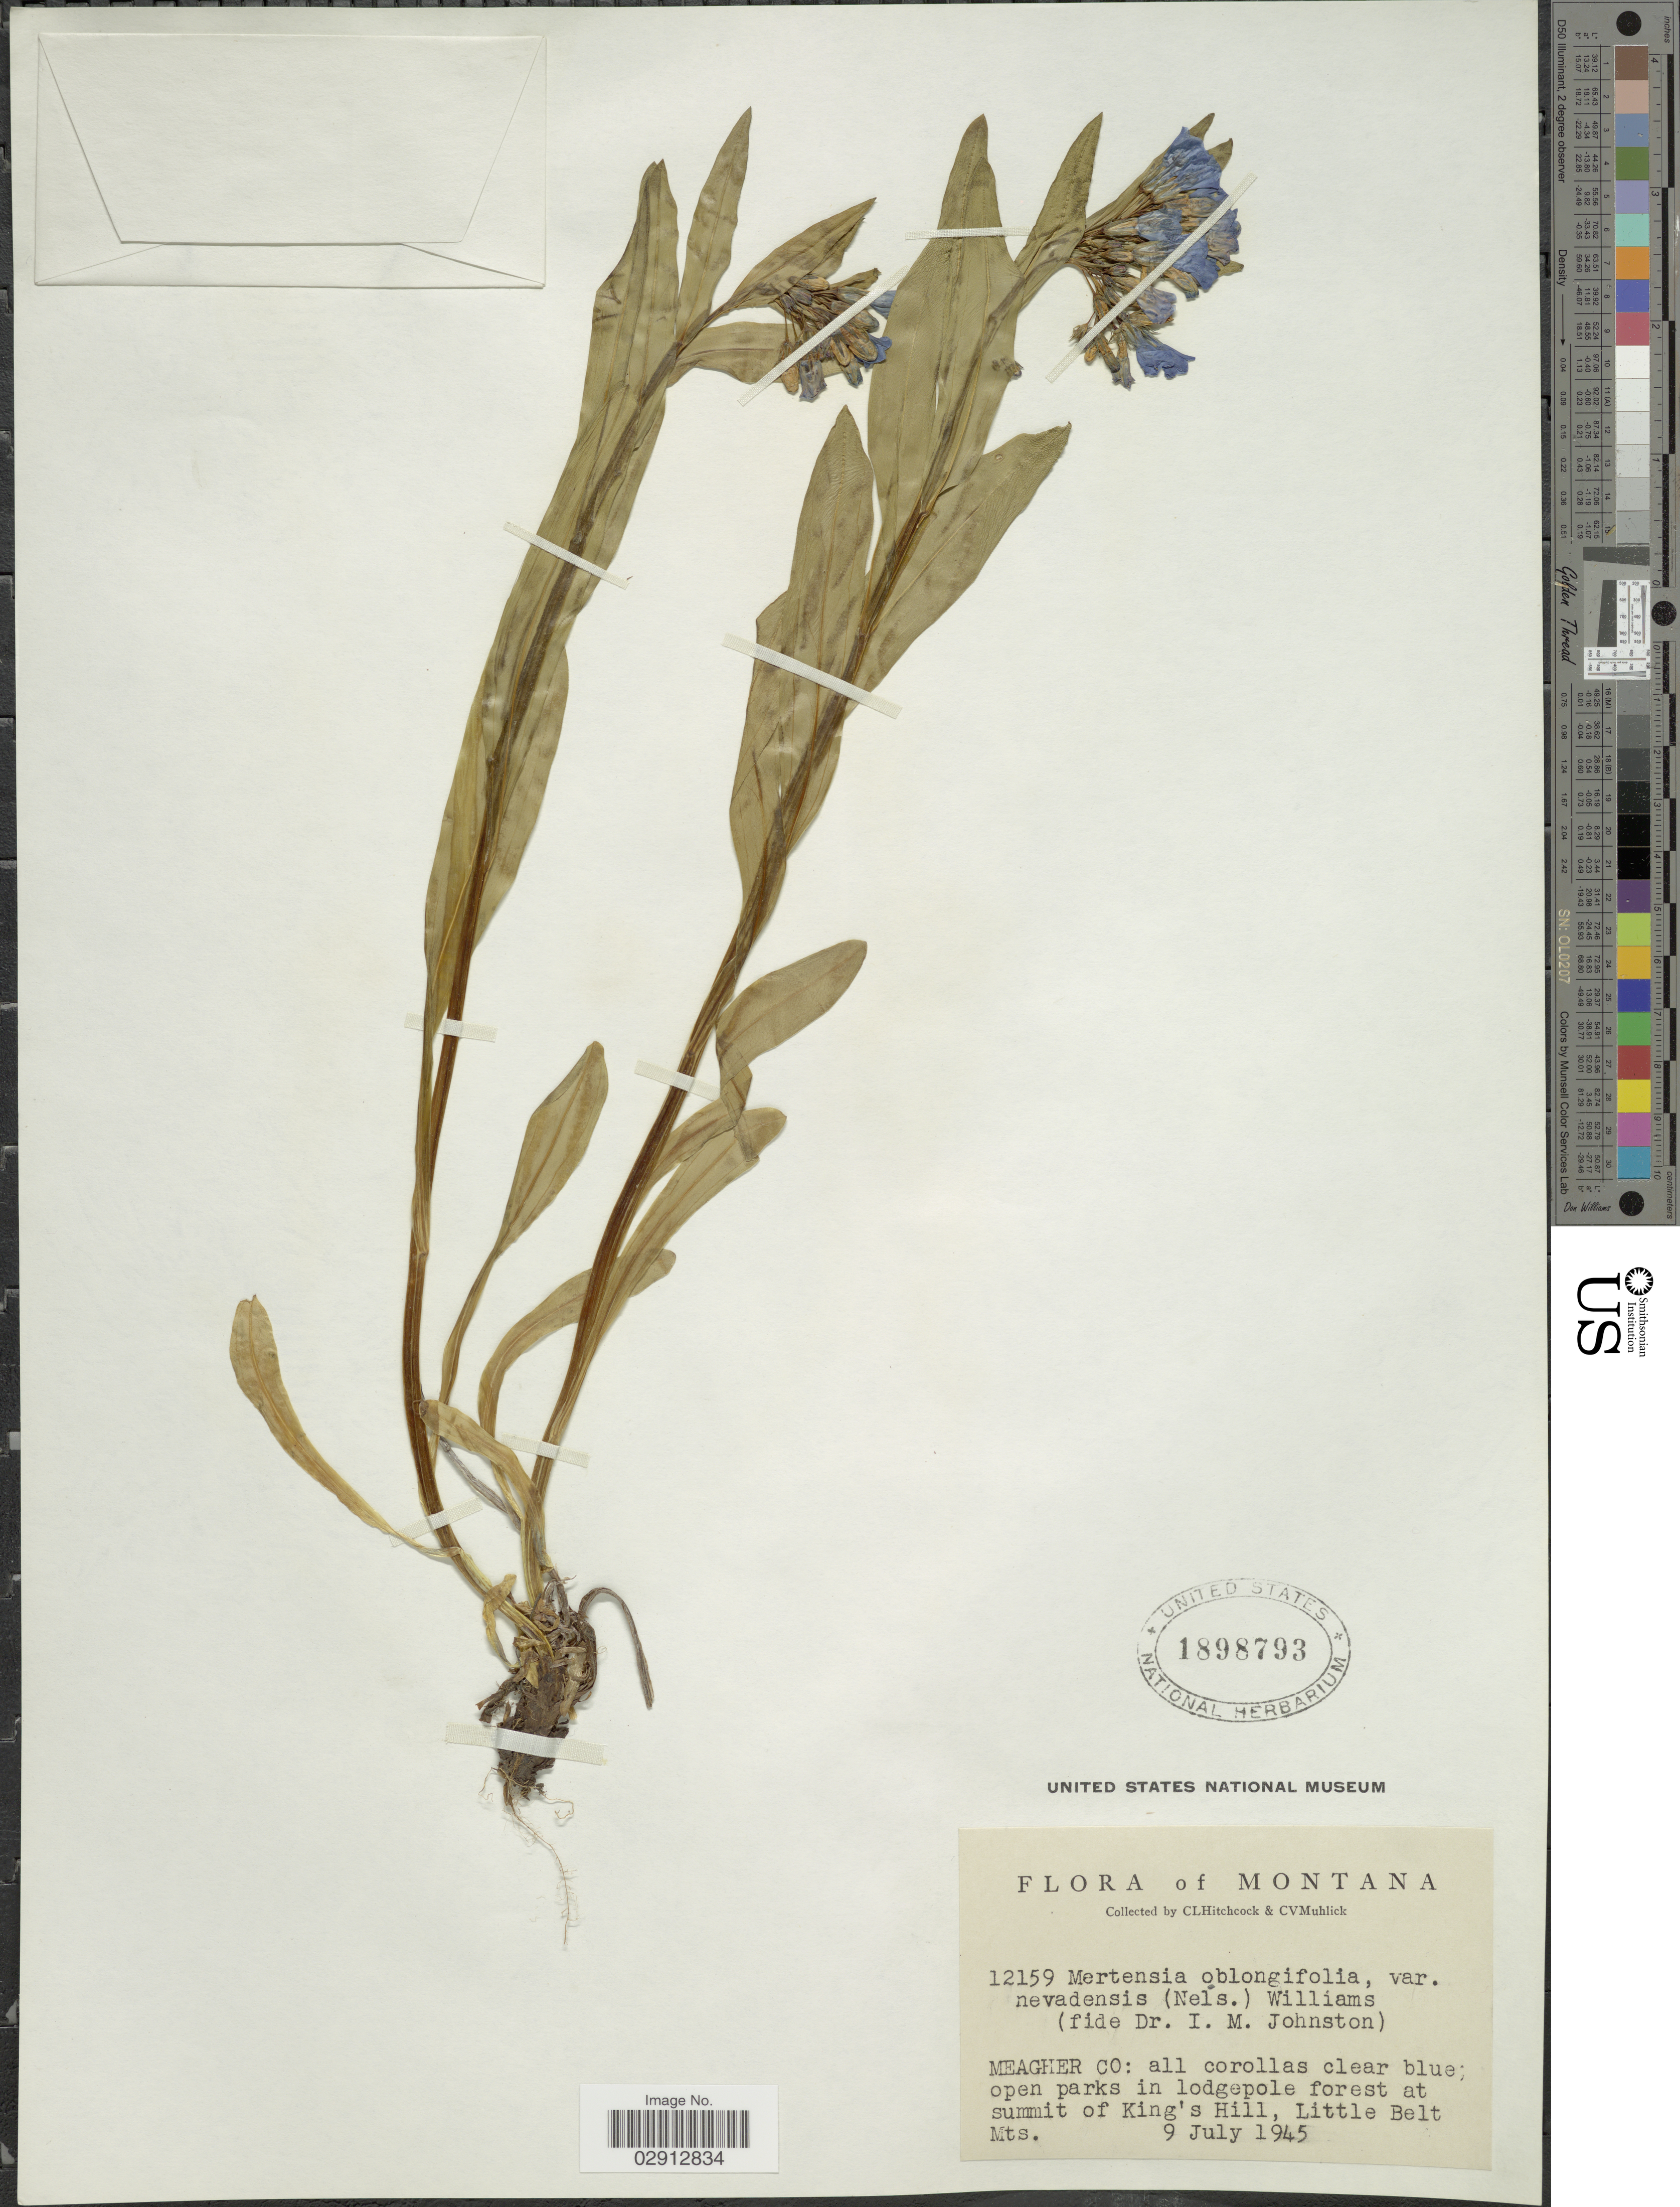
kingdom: Plantae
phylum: Tracheophyta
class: Magnoliopsida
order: Boraginales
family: Boraginaceae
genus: Mertensia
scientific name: Mertensia oblongifolia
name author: (Nutt.) G. Don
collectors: C. L. Hitchcock & C. V. Muhlick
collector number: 12159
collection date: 1945-07-09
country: United States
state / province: Montana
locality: Meagher Co: at summit of King's Hill, Little Belt Mts.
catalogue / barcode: US 1898793